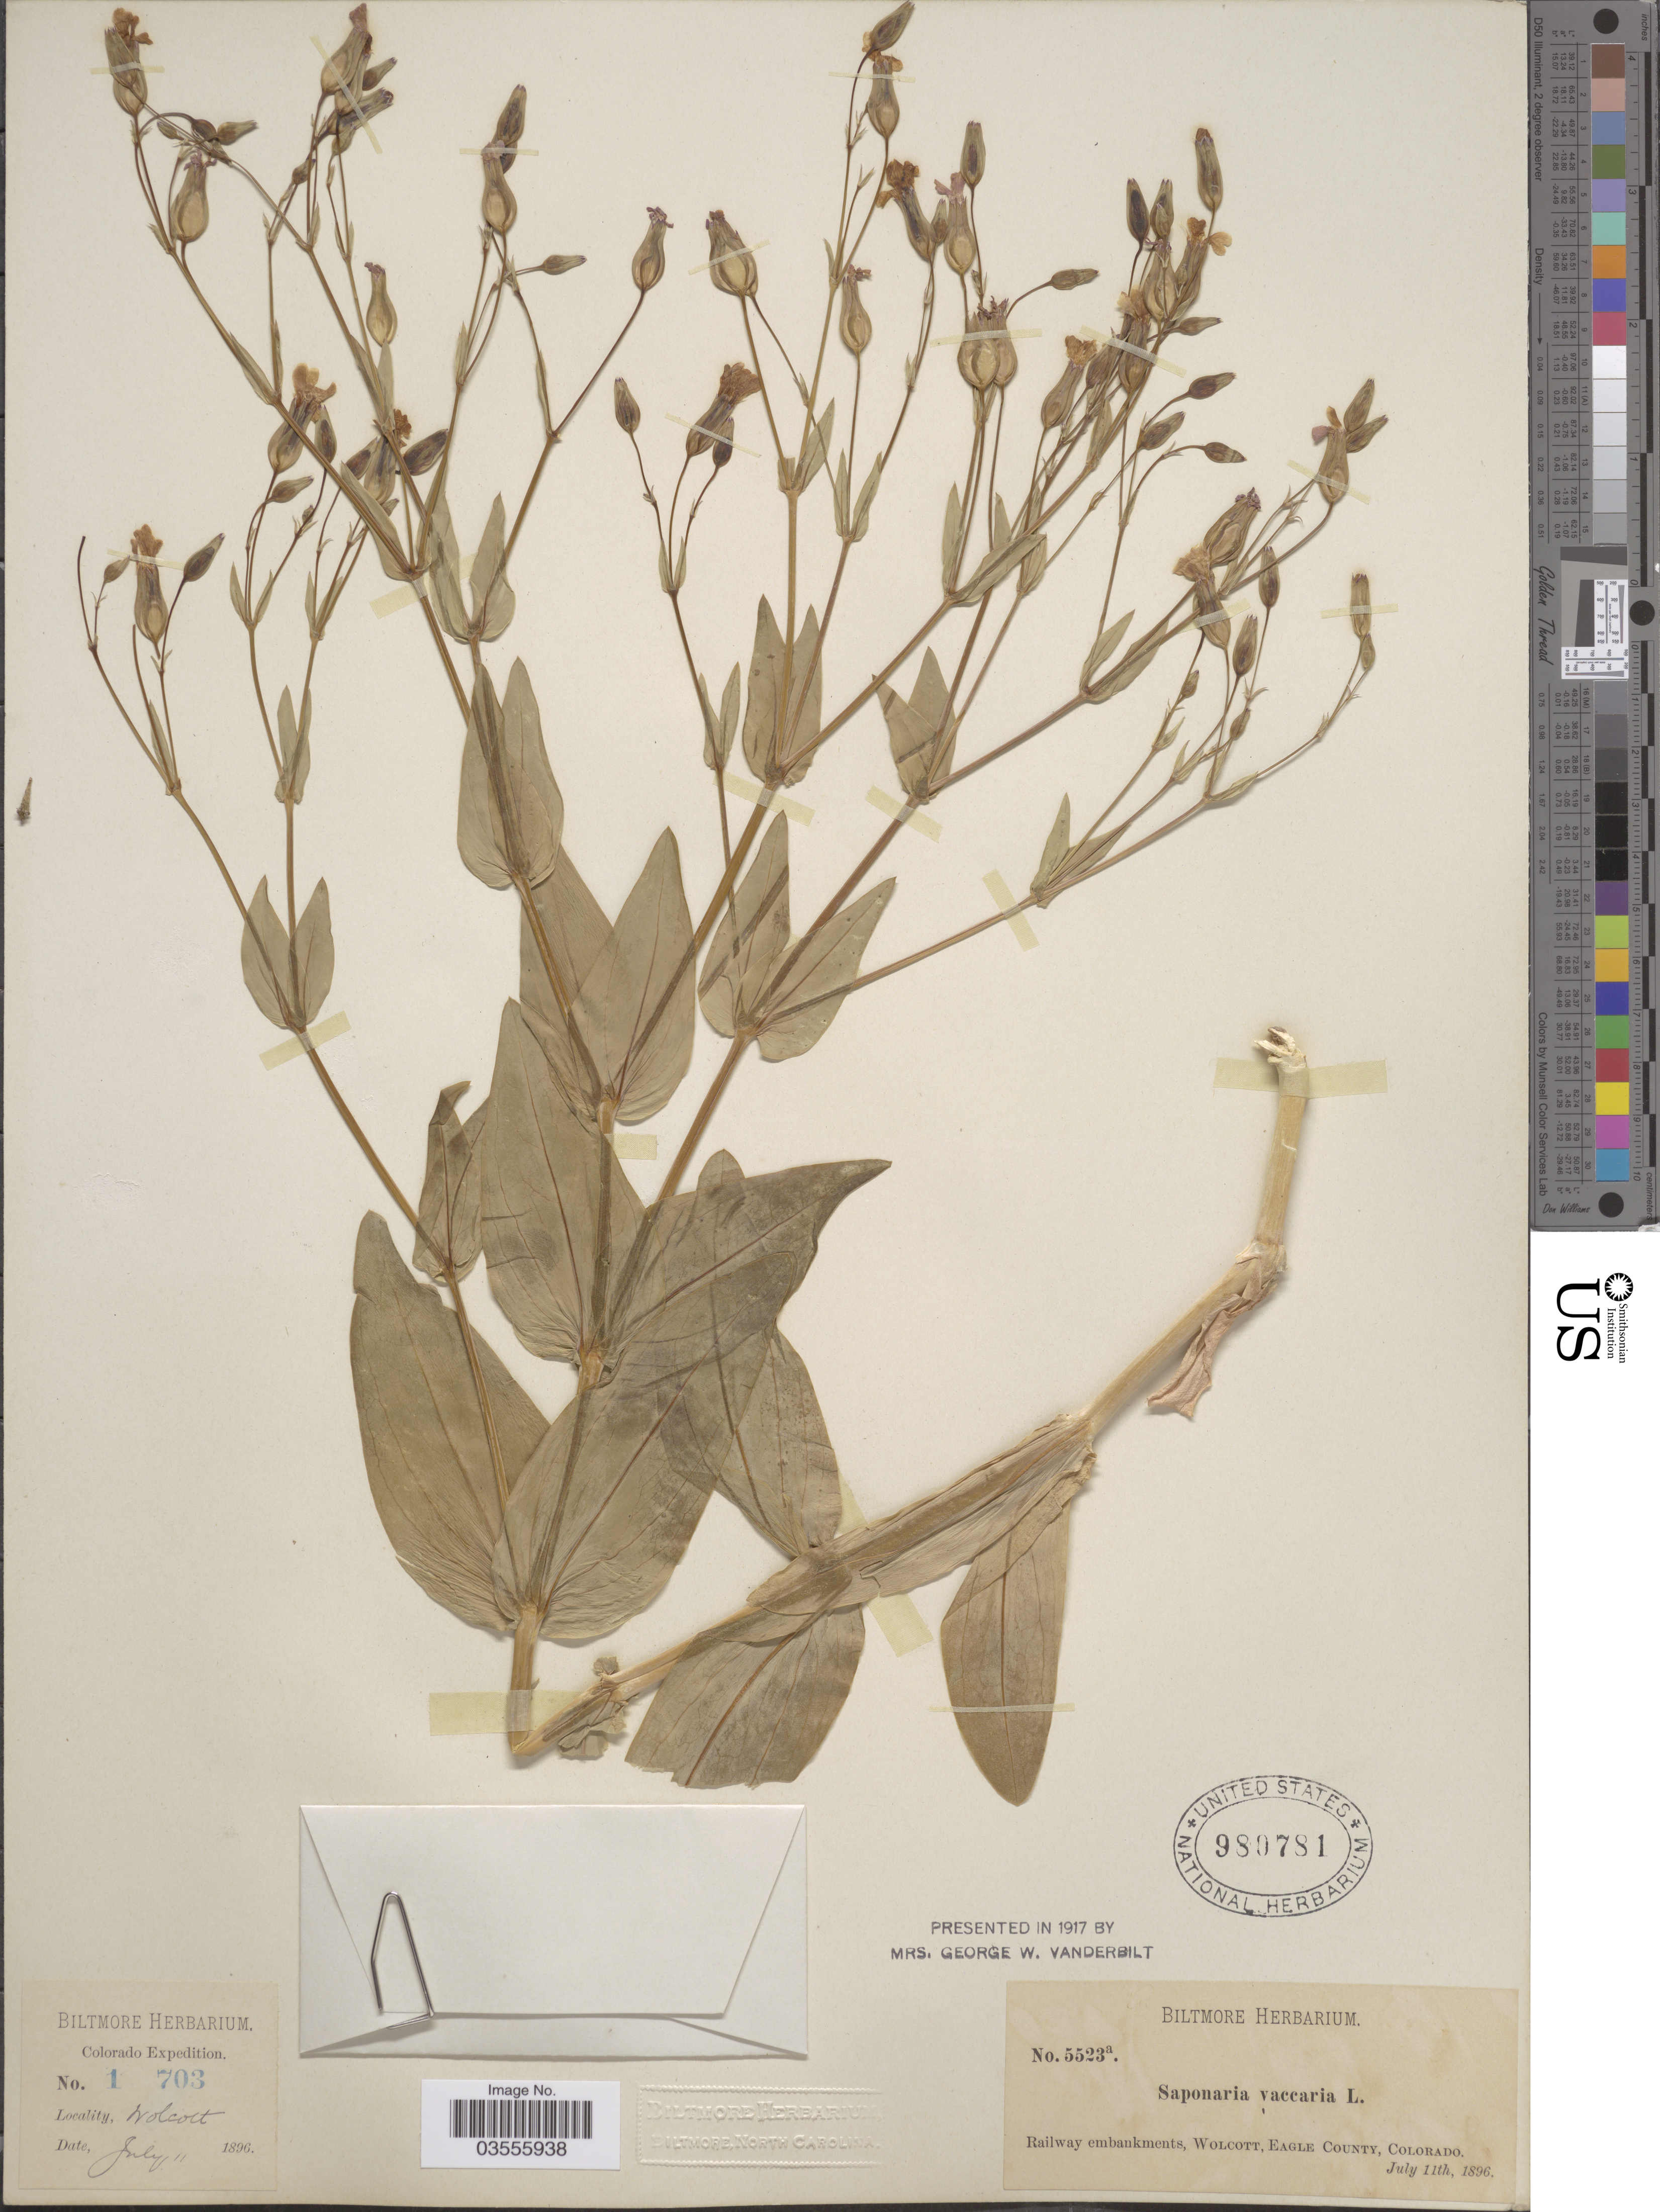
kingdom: Plantae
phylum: Tracheophyta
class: Magnoliopsida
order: Caryophyllales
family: Caryophyllaceae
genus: Gypsophila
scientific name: Gypsophila vaccaria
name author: (L.) Sm.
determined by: Strong, M. T., (US), Smithsonian Institution - National Museum of Natural History (UNITED STATES)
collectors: ex herb. Biltmore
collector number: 5523a/1703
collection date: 1896-07-11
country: United States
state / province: Colorado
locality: Railway embankments, Wolcott, Eagle County.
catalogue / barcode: US 980781